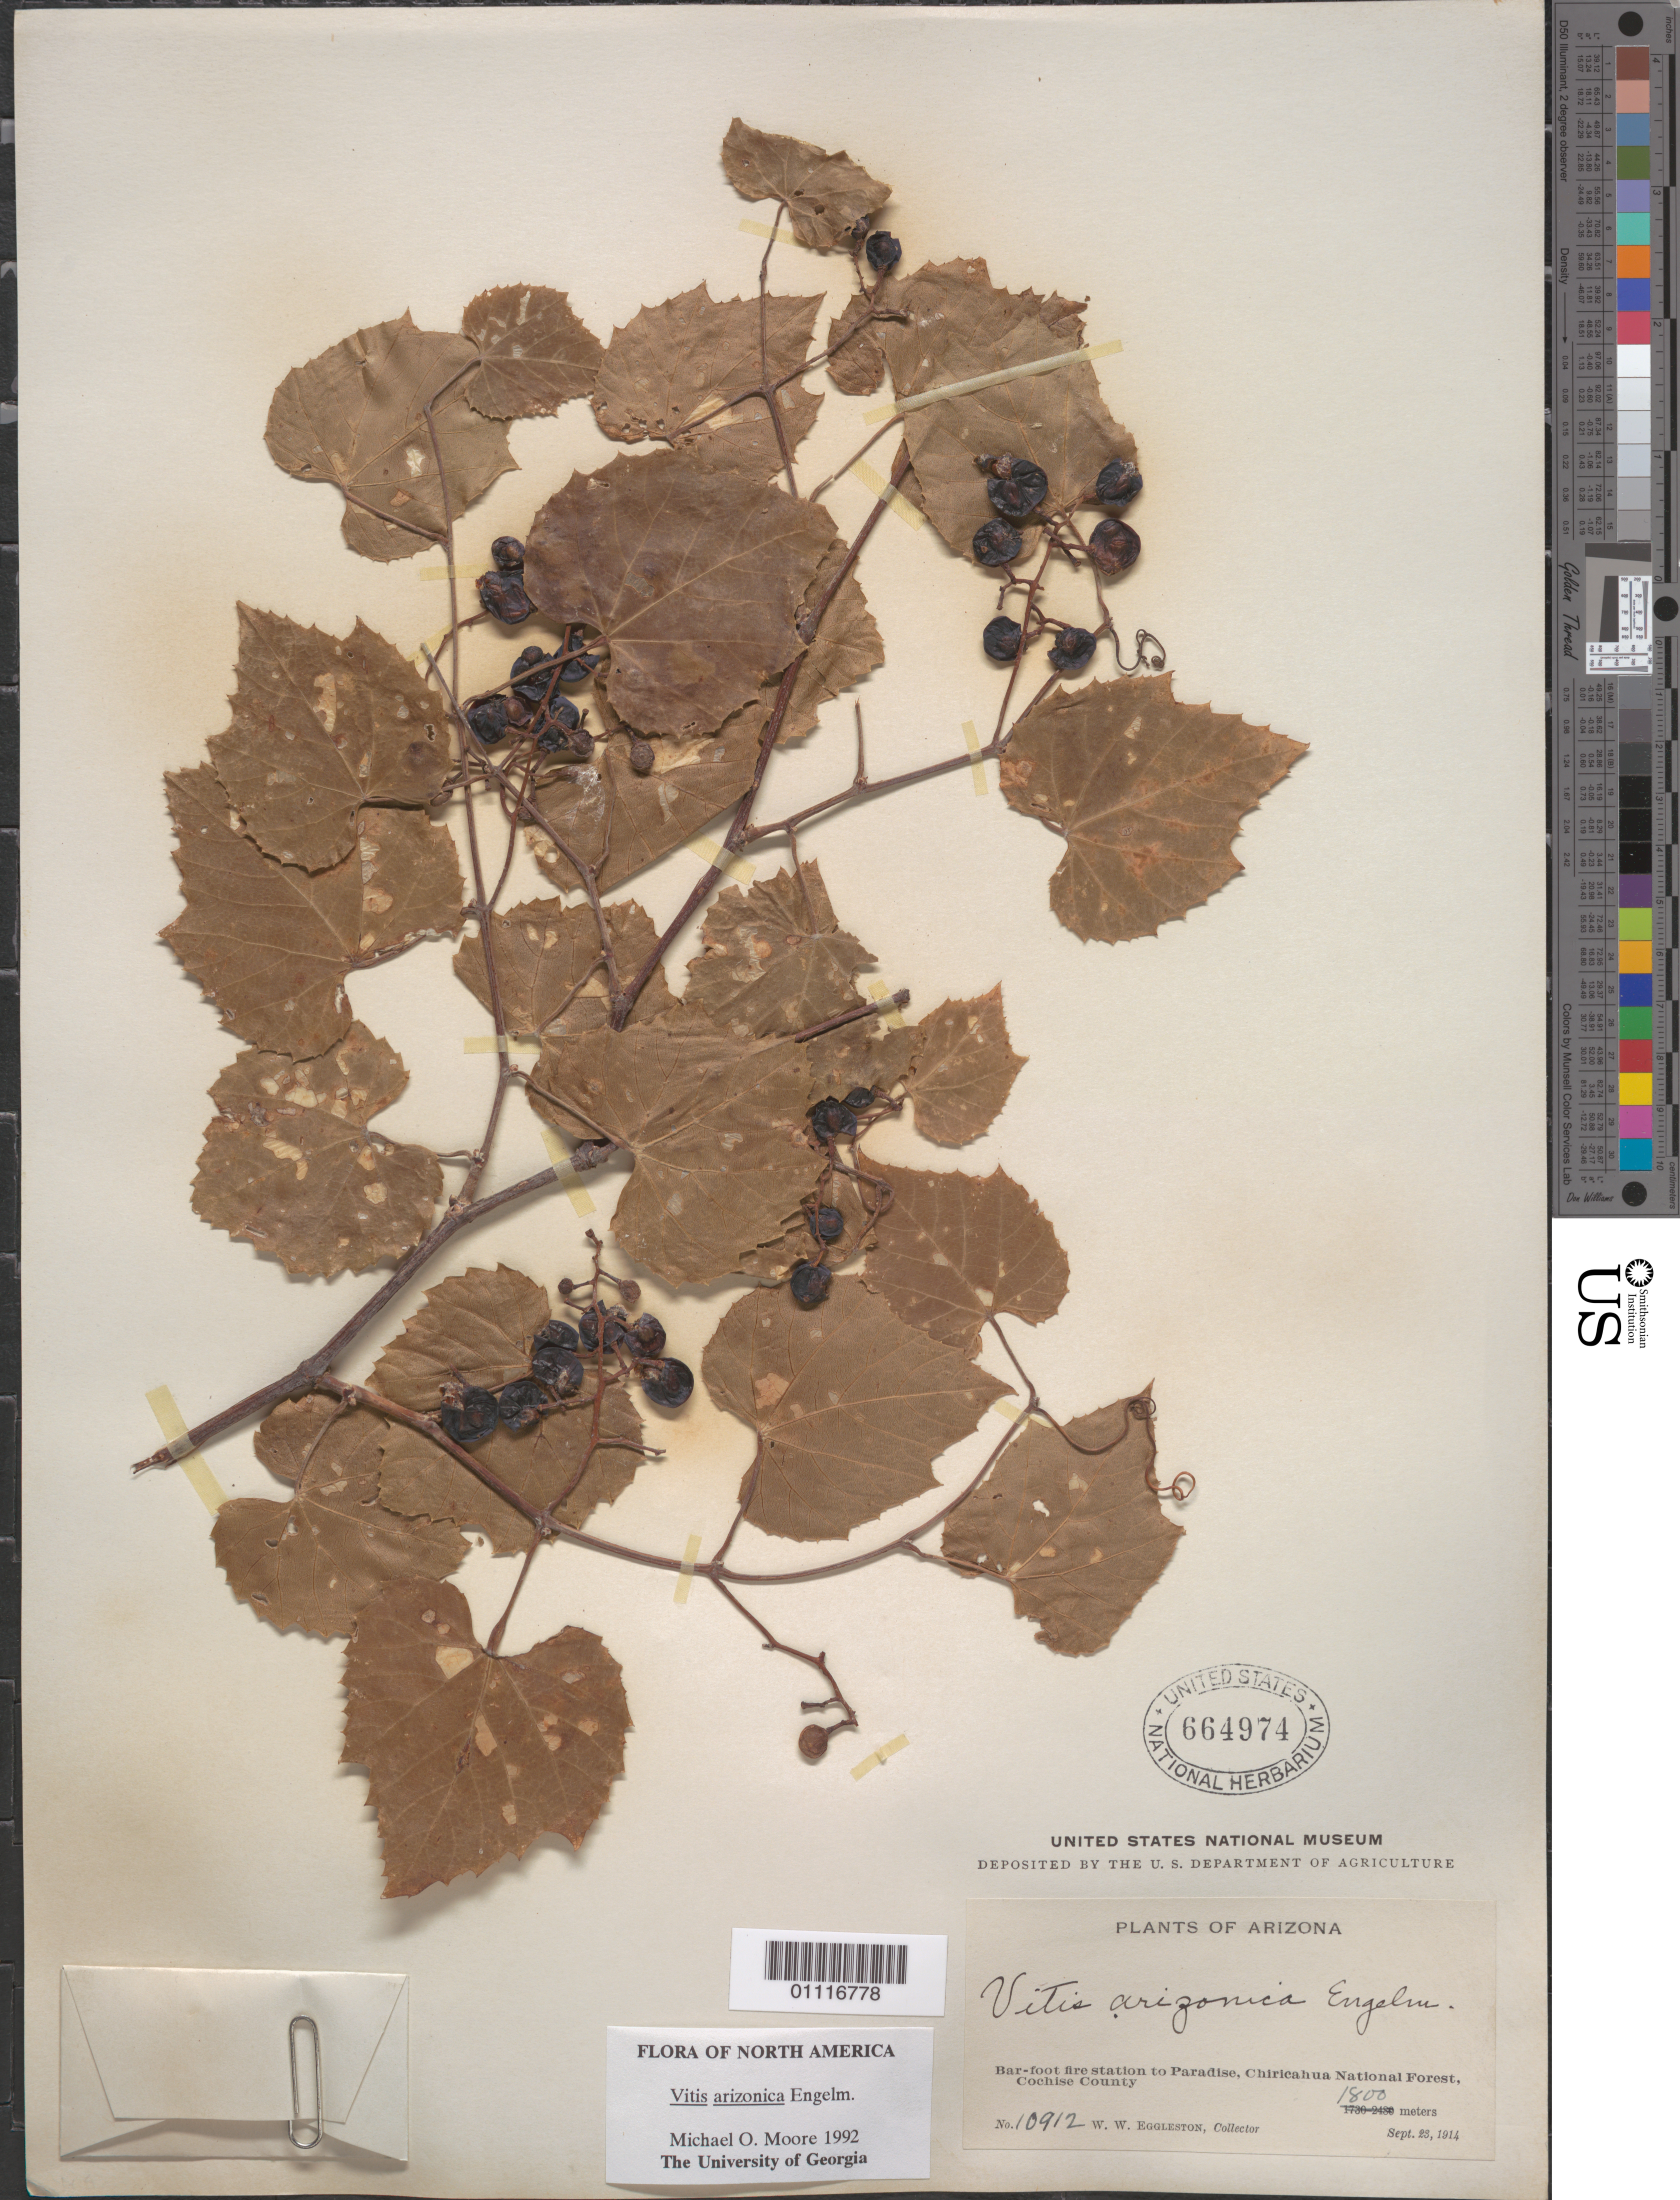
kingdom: Plantae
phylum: Tracheophyta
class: Magnoliopsida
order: Vitales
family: Vitaceae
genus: Vitis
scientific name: Vitis arizonica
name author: Engelm.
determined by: Moore, M. O.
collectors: W. W. Eggleston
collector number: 10912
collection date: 1914-09-23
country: United States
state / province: Arizona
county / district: Cochise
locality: Bar-foot fire station to Paradise, Chiricahua National Forest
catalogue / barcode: US 664974